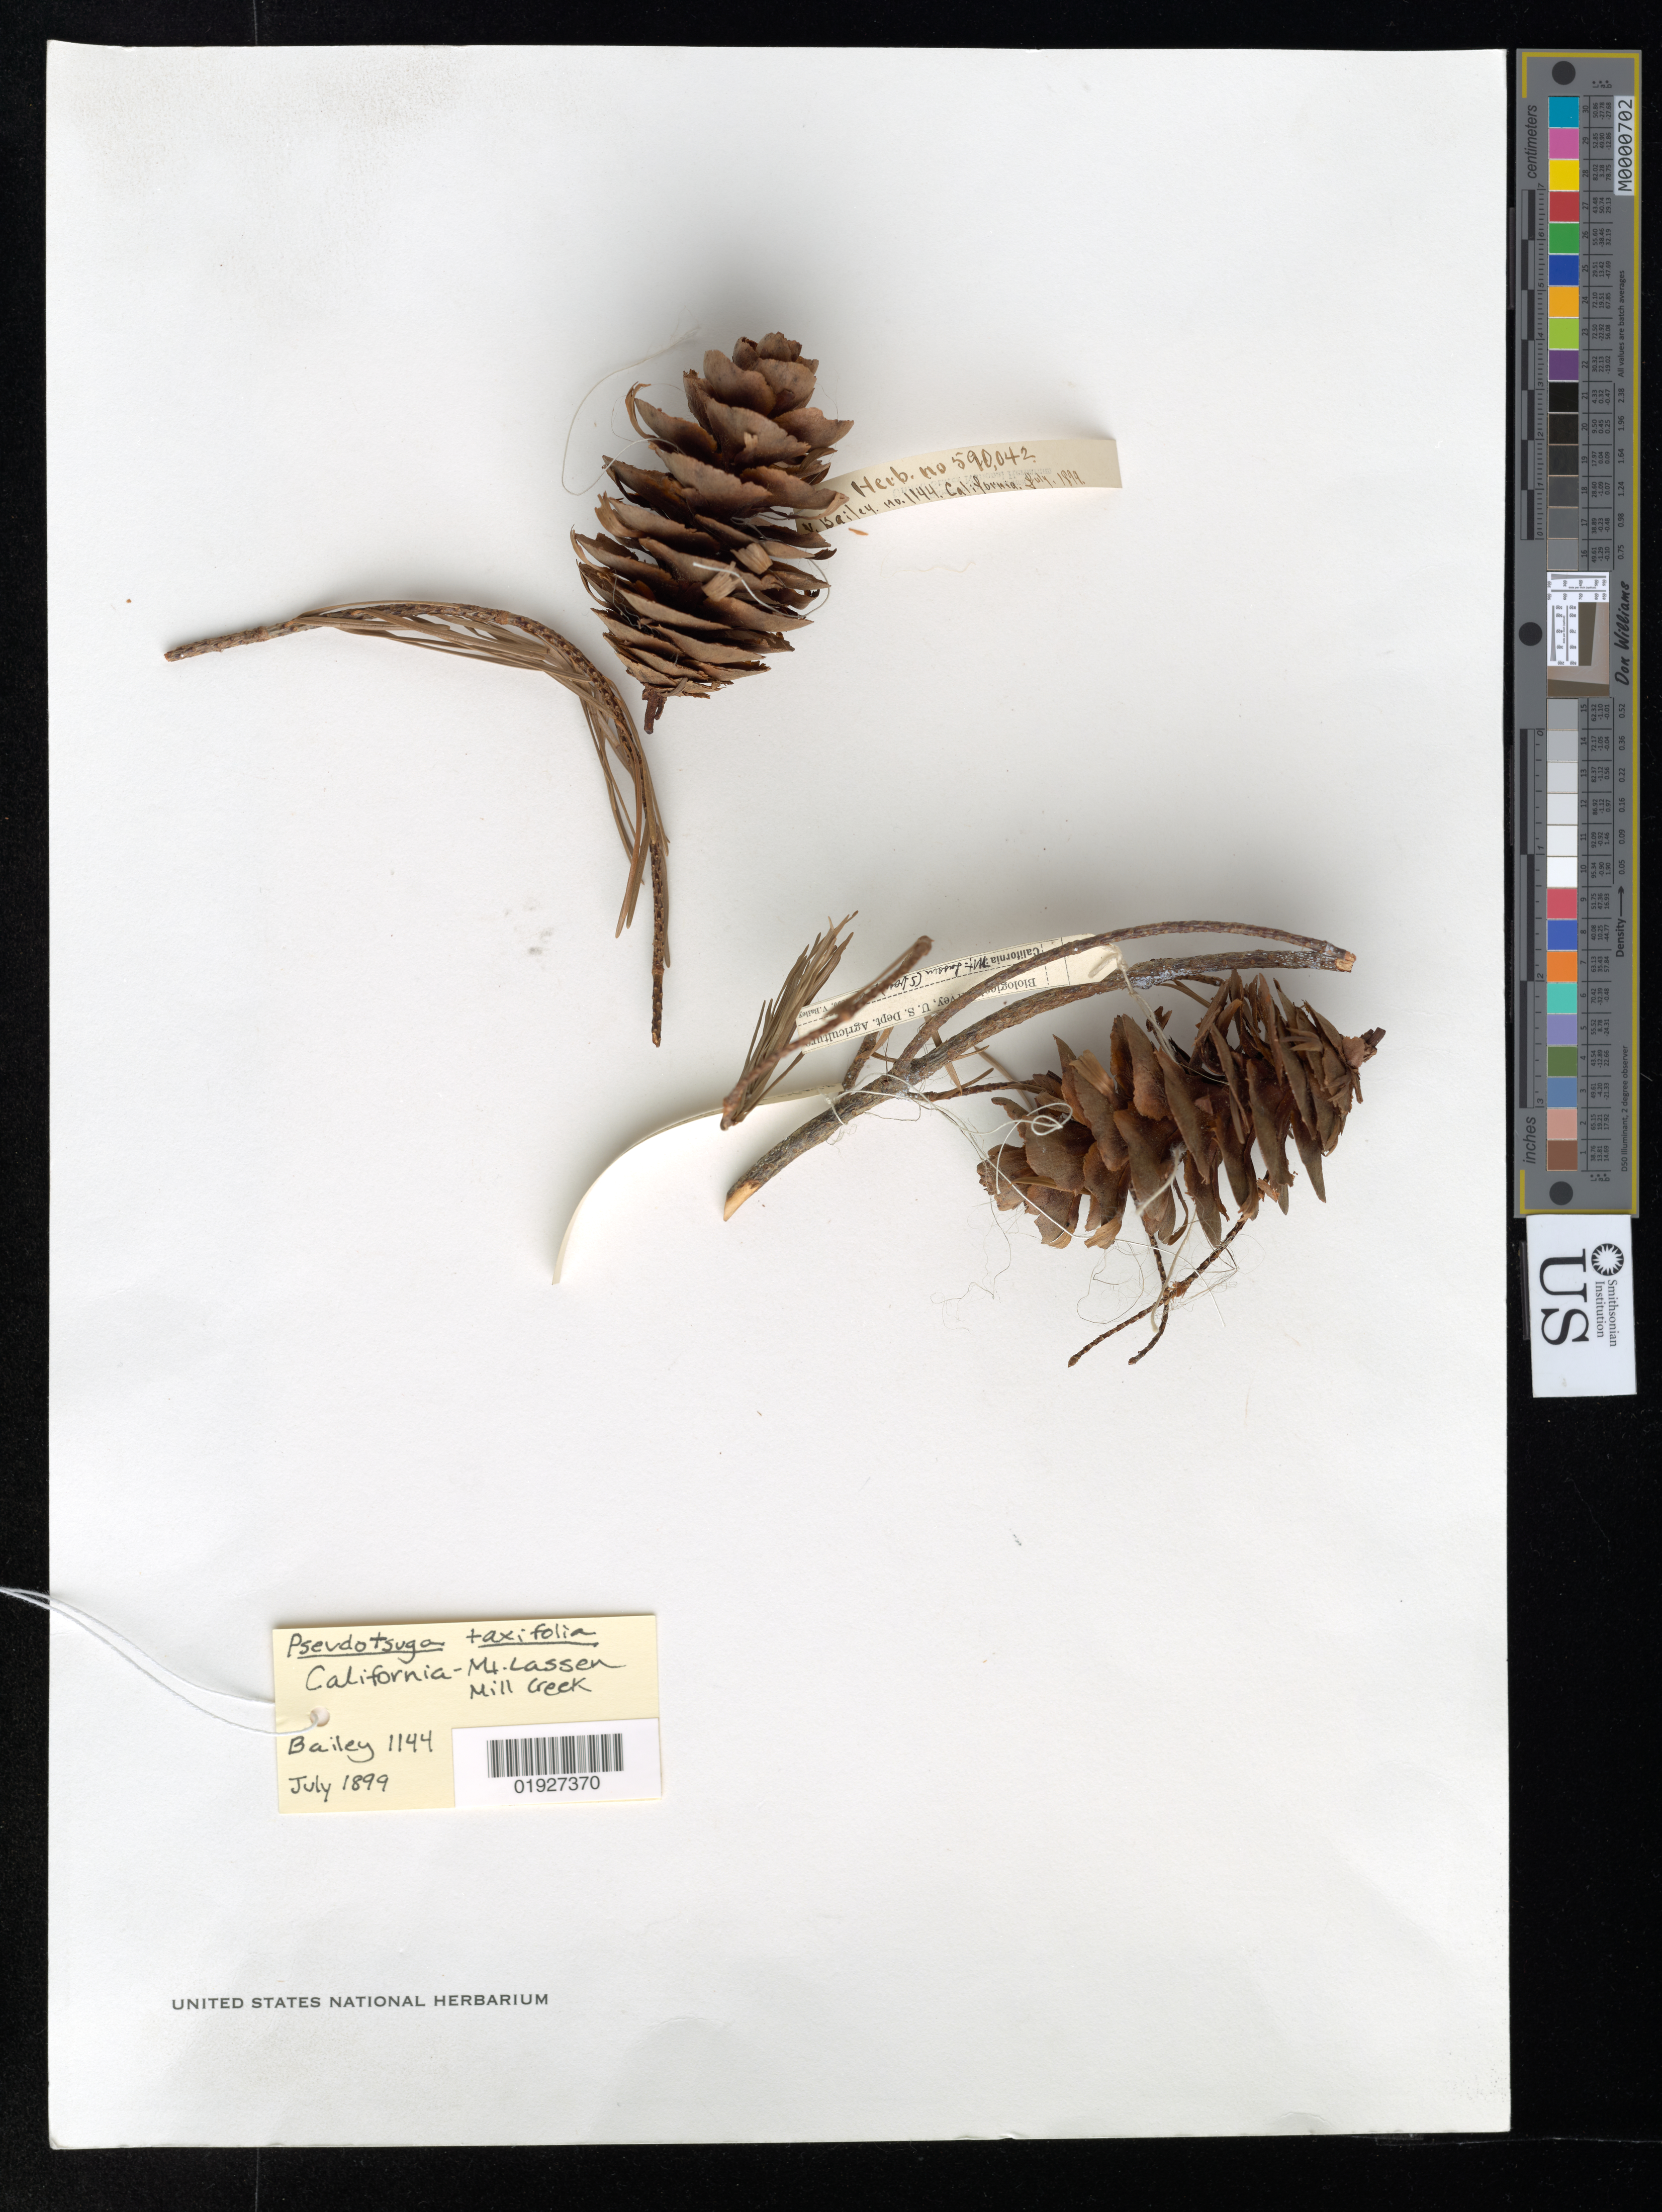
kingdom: Plantae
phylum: Tracheophyta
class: Pinopsida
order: Pinales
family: Pinaceae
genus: Pseudotsuga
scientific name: Pseudotsuga taxifolia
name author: (Lamb.) Britton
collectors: V. Bailey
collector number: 1144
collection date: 1899-07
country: United States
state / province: California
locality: Mill Creek, Mt. Lassen.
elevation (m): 1524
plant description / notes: Herb. no. 590042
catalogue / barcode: US 590042